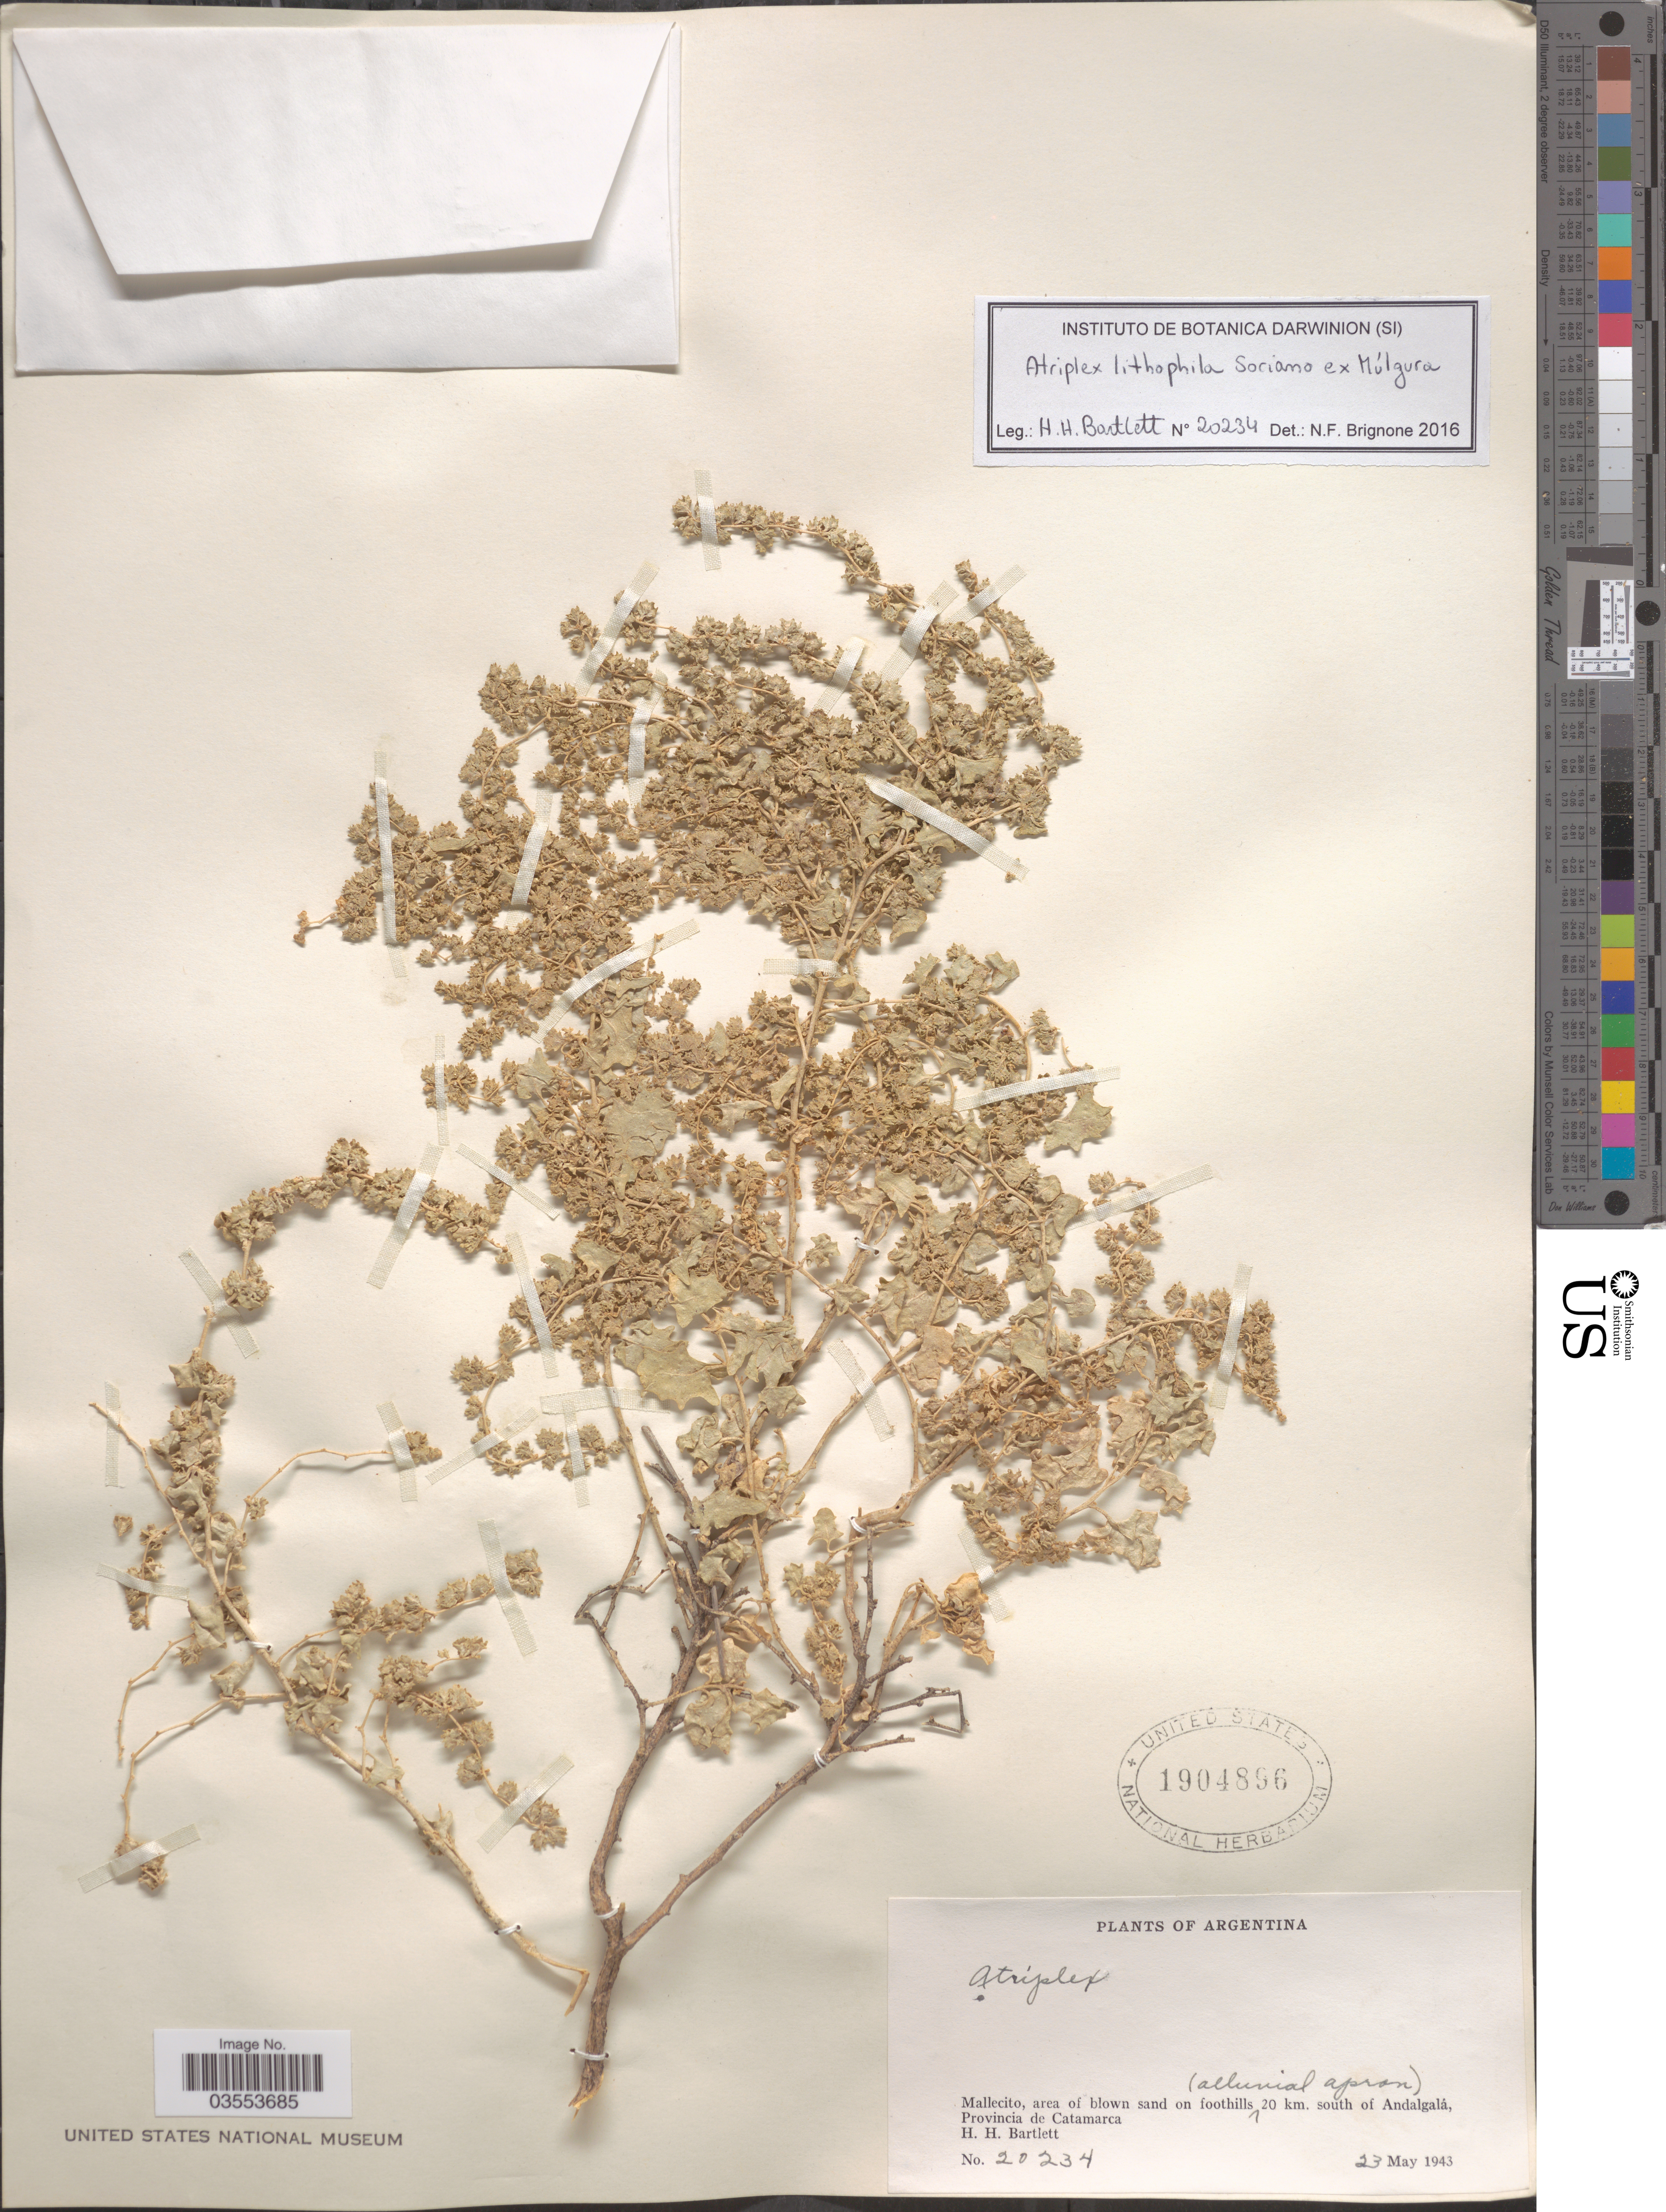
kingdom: Plantae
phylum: Tracheophyta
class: Magnoliopsida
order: Caryophyllales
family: Amaranthaceae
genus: Atriplex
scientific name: Atriplex sp.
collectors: H. H. Bartlett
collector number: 20234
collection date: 1943-05-23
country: Argentina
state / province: Catamarca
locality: Mallecito, area of blown sand on foothills 20 km. south of Andalgalá.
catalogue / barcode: US 1904896